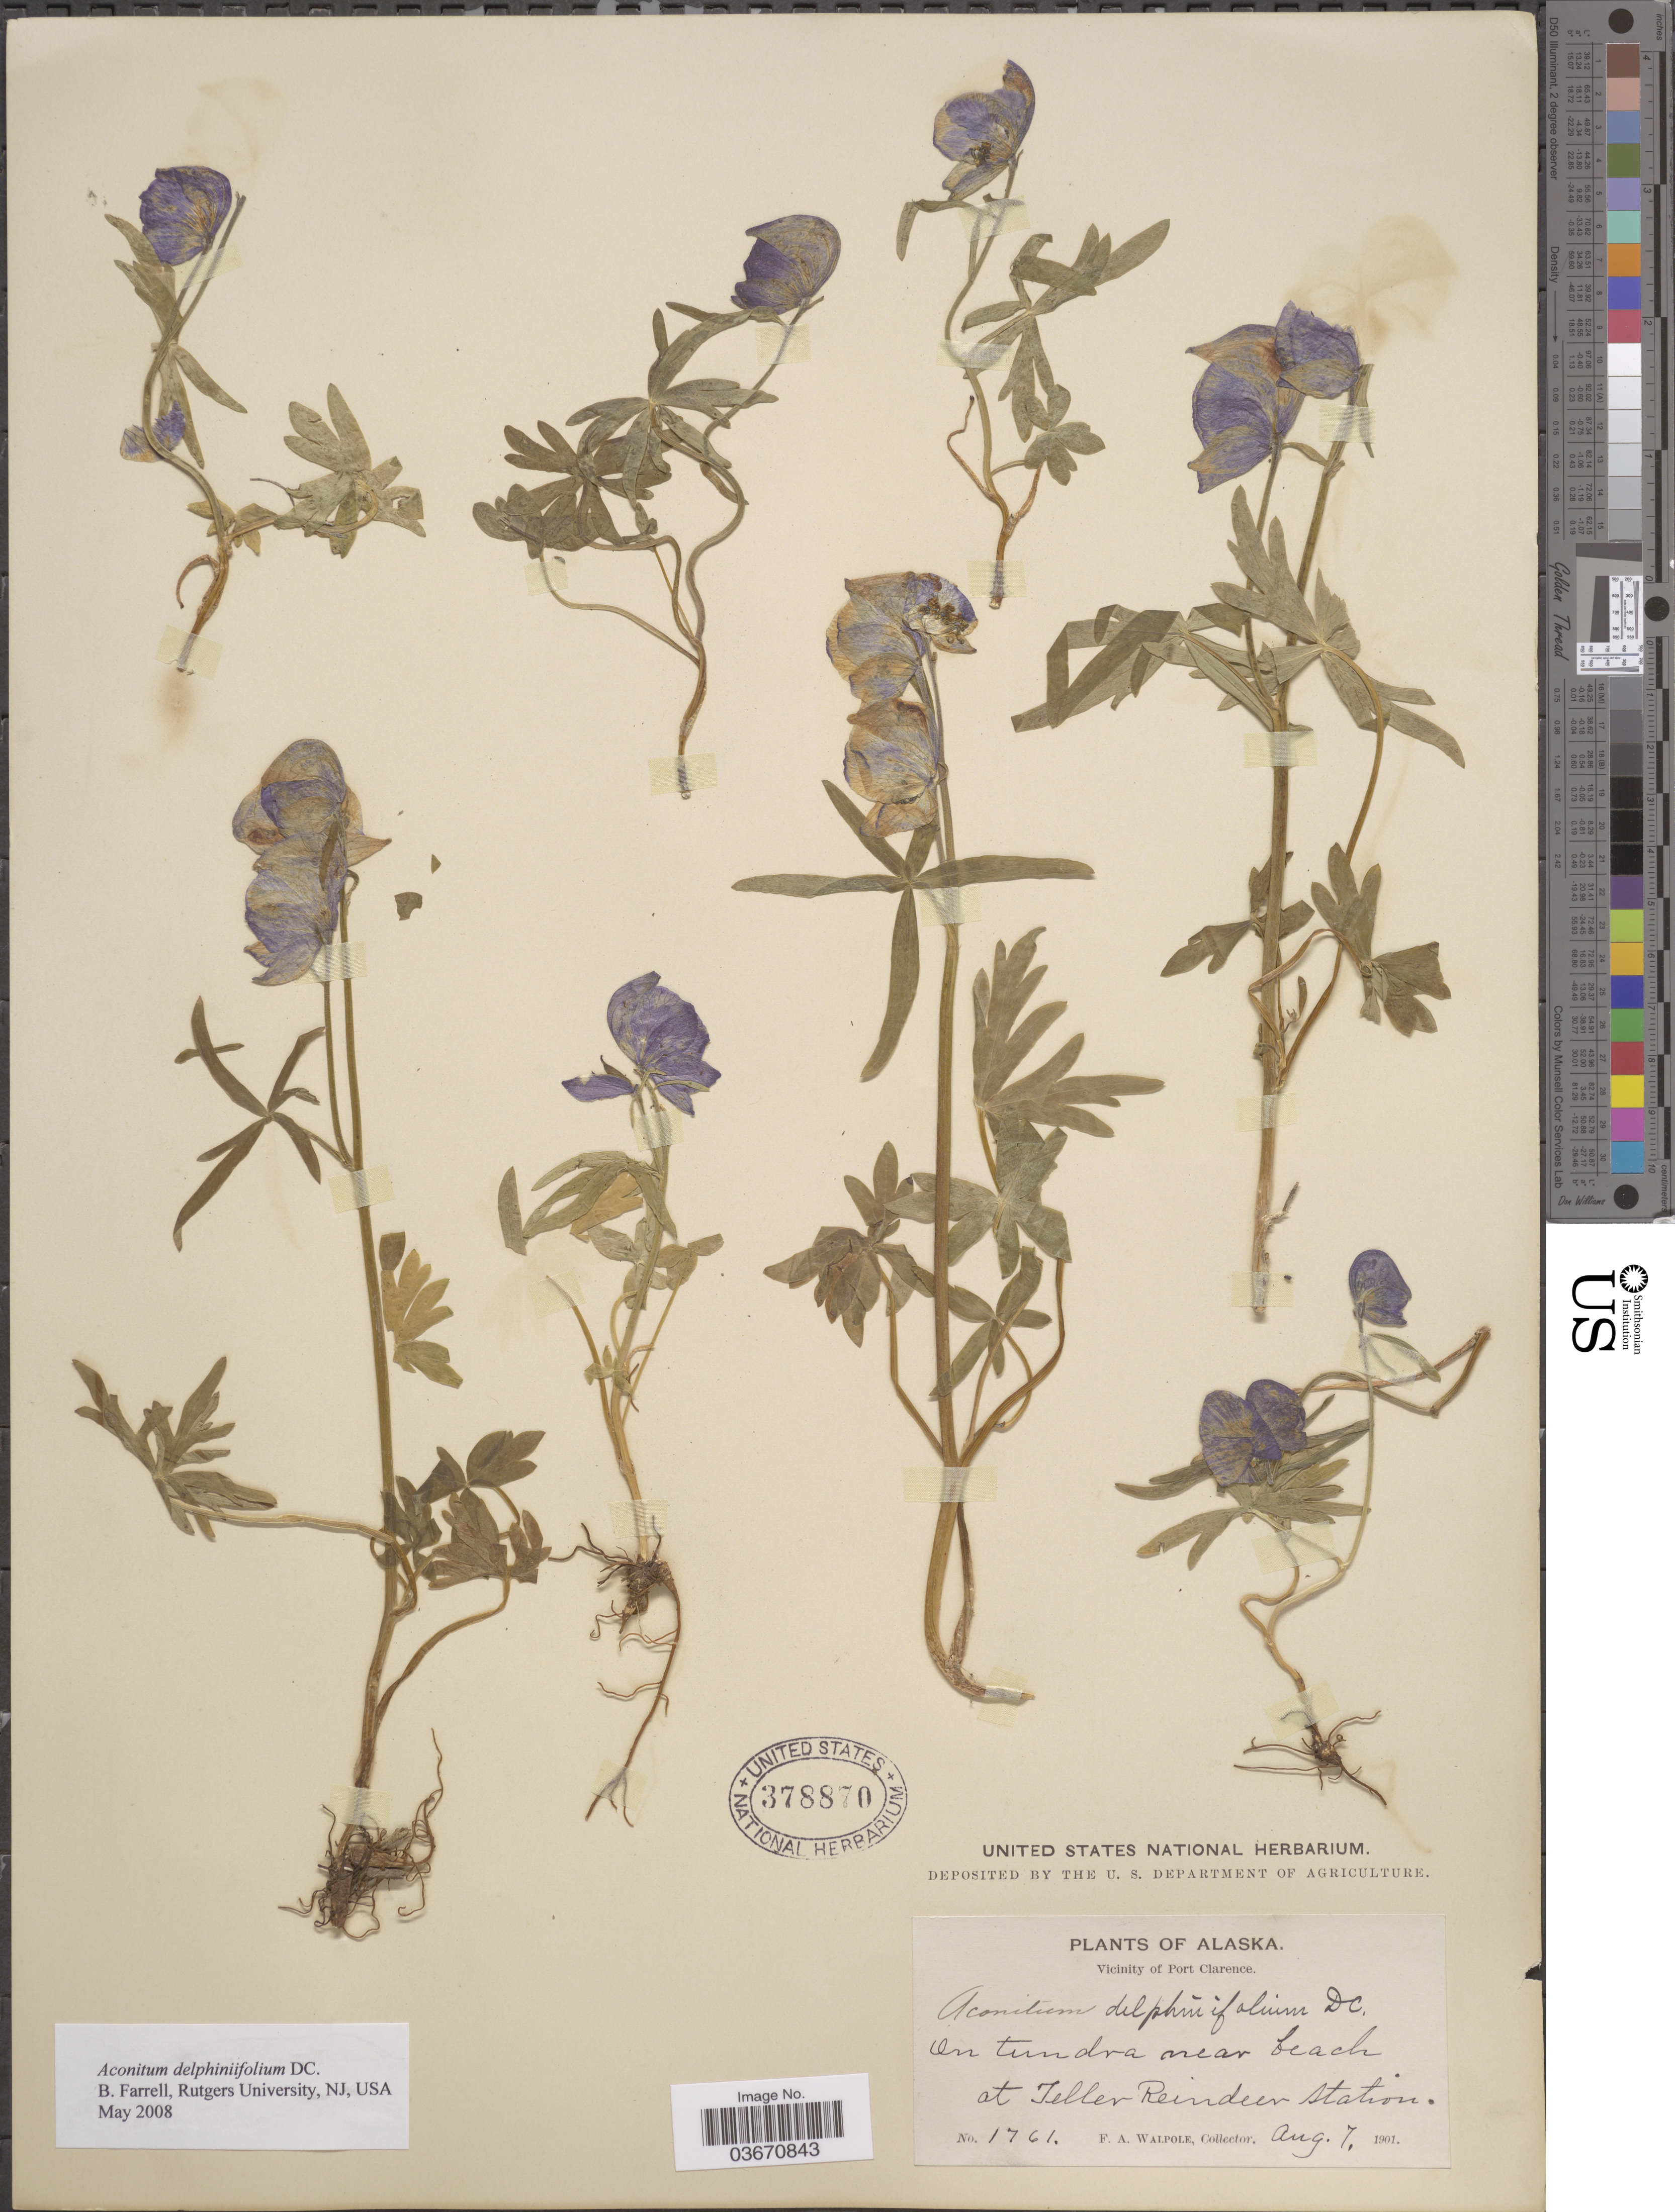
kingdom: Plantae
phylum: Tracheophyta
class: Magnoliopsida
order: Ranunculales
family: Ranunculaceae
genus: Aconitum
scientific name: Aconitum delphinifolium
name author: DC.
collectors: F. Walpole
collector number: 1761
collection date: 1901-08-07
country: United States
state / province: Alaska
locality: Vicinity of Port Clarence. At Teller Reindeer Station.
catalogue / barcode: US 378870